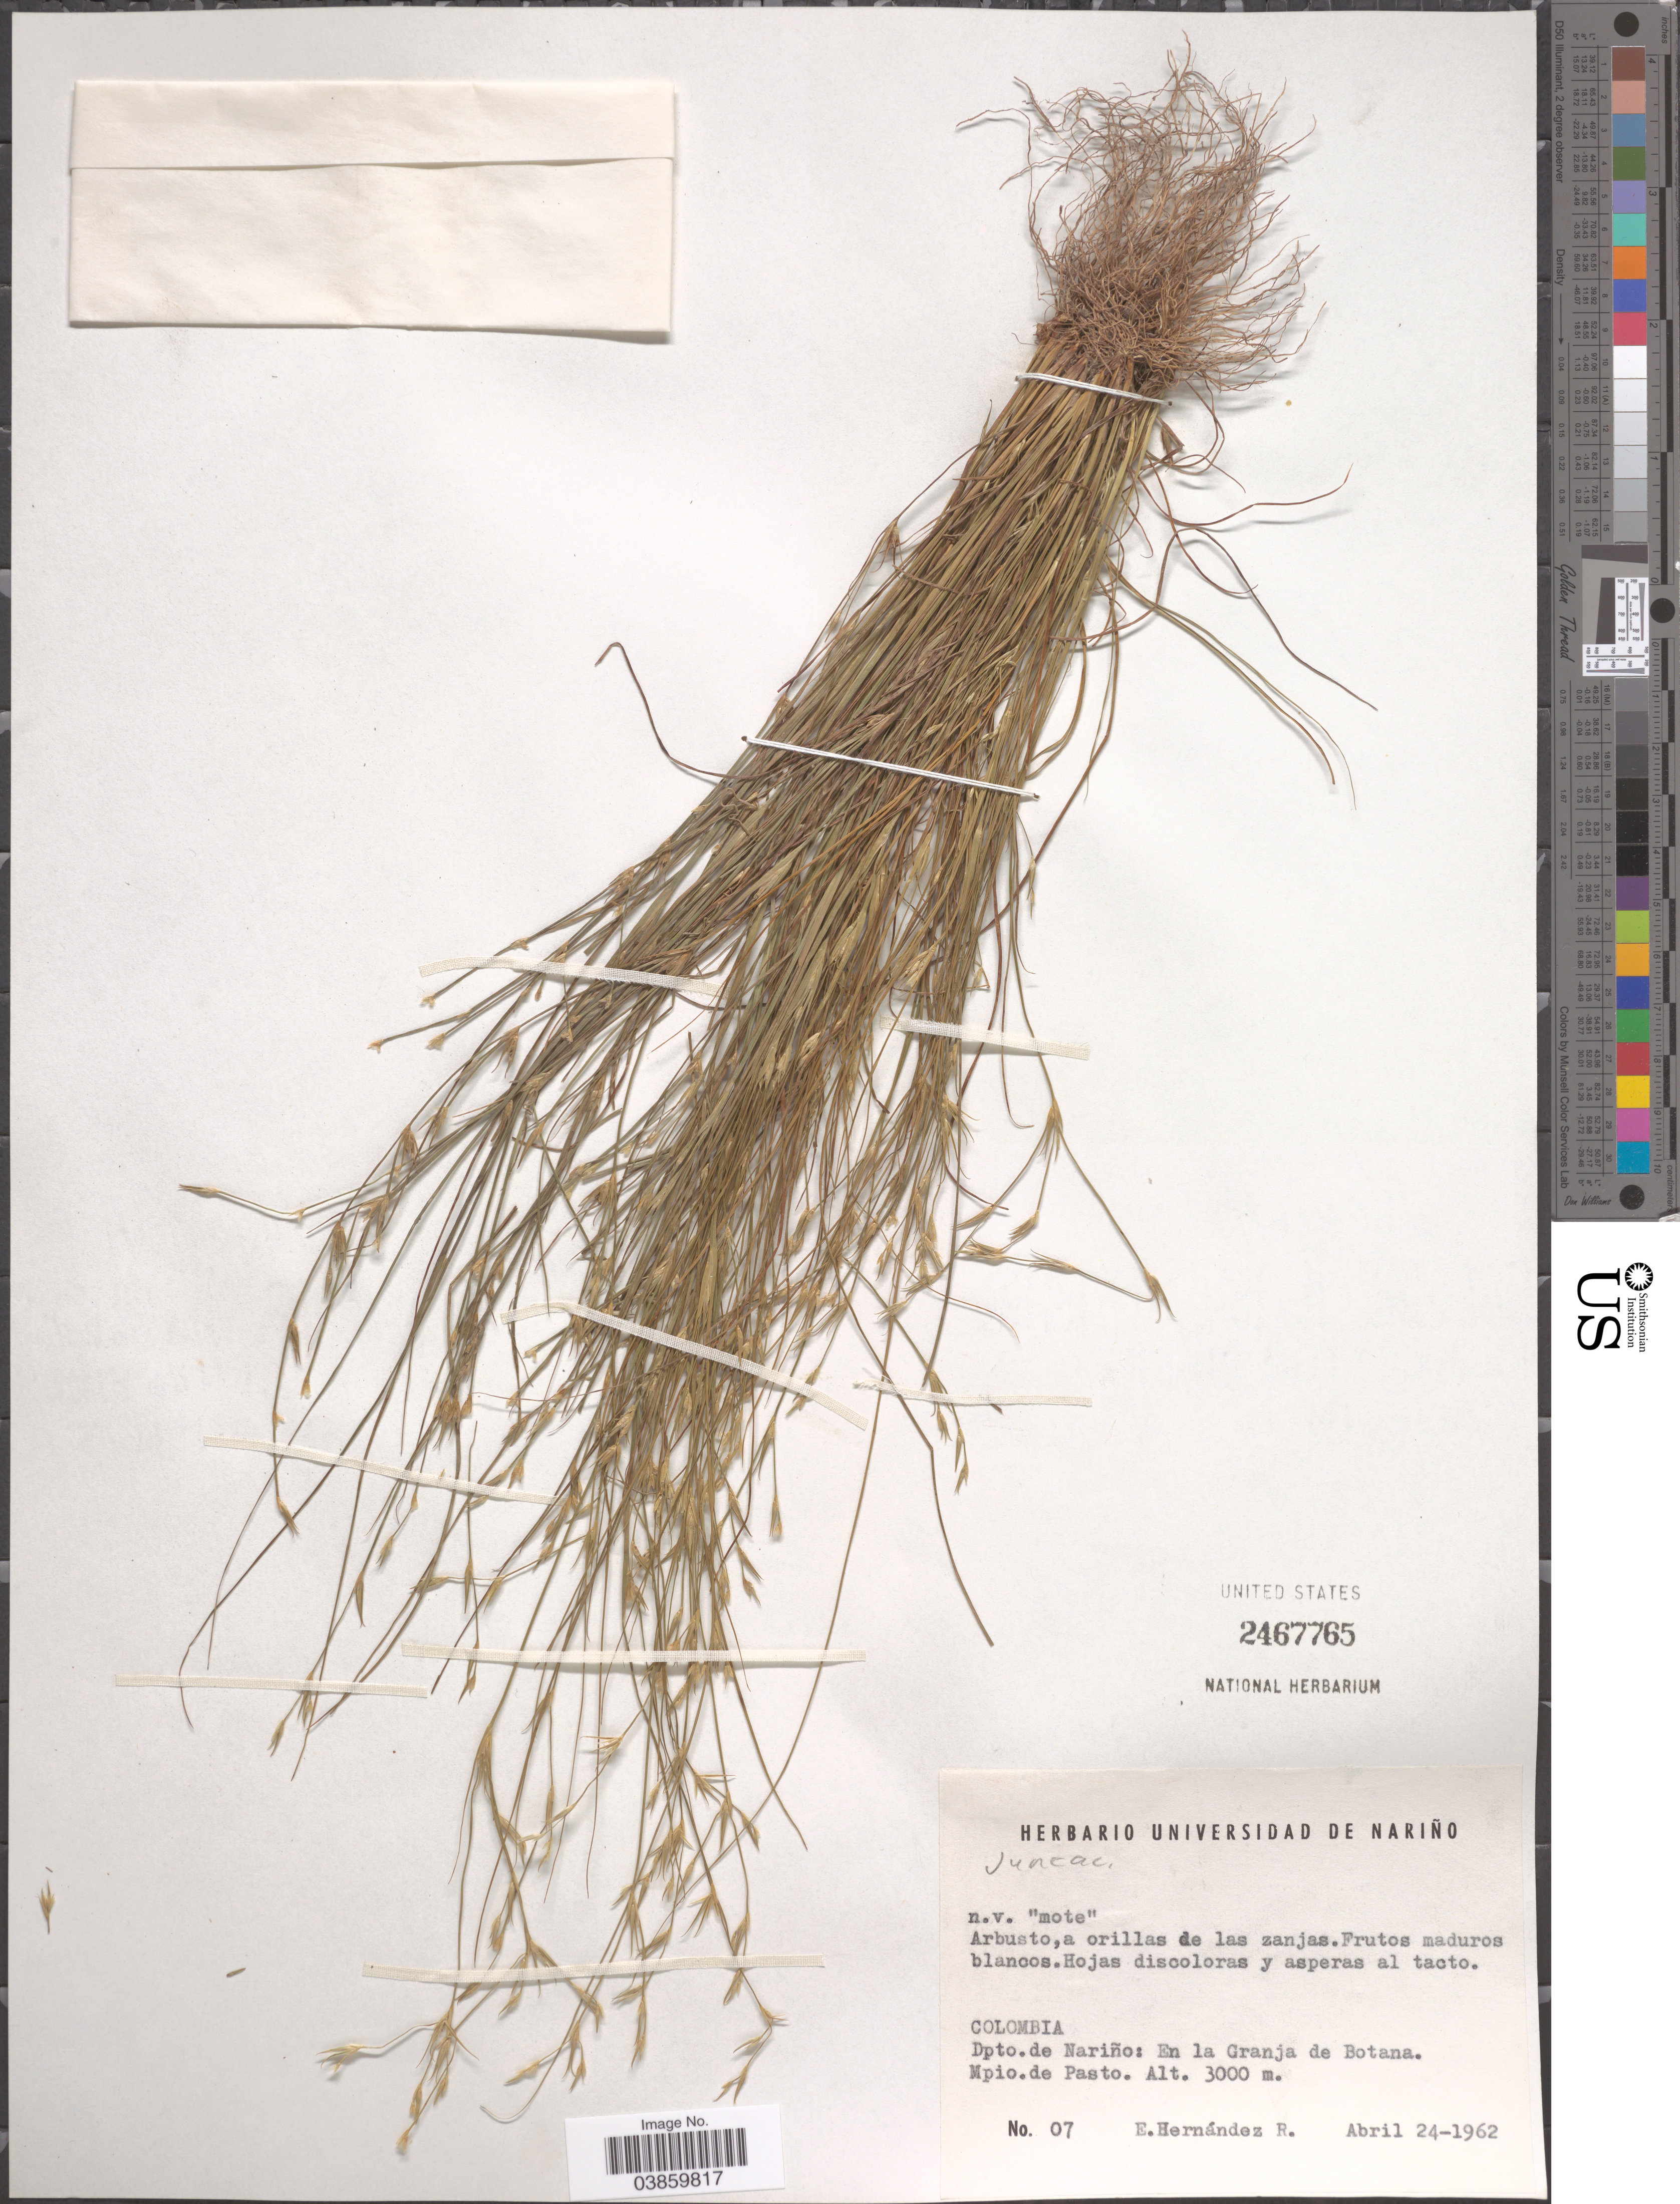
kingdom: Plantae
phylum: Tracheophyta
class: Liliopsida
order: Poales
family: Juncaceae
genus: Juncus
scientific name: Juncus sp.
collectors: E. Hernández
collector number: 07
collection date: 1962-04-24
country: Colombia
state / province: Nariño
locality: Dpto. de Nariño: En la Granja de Botana. Mpio. de Pasto.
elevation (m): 3000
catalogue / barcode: US 2467765